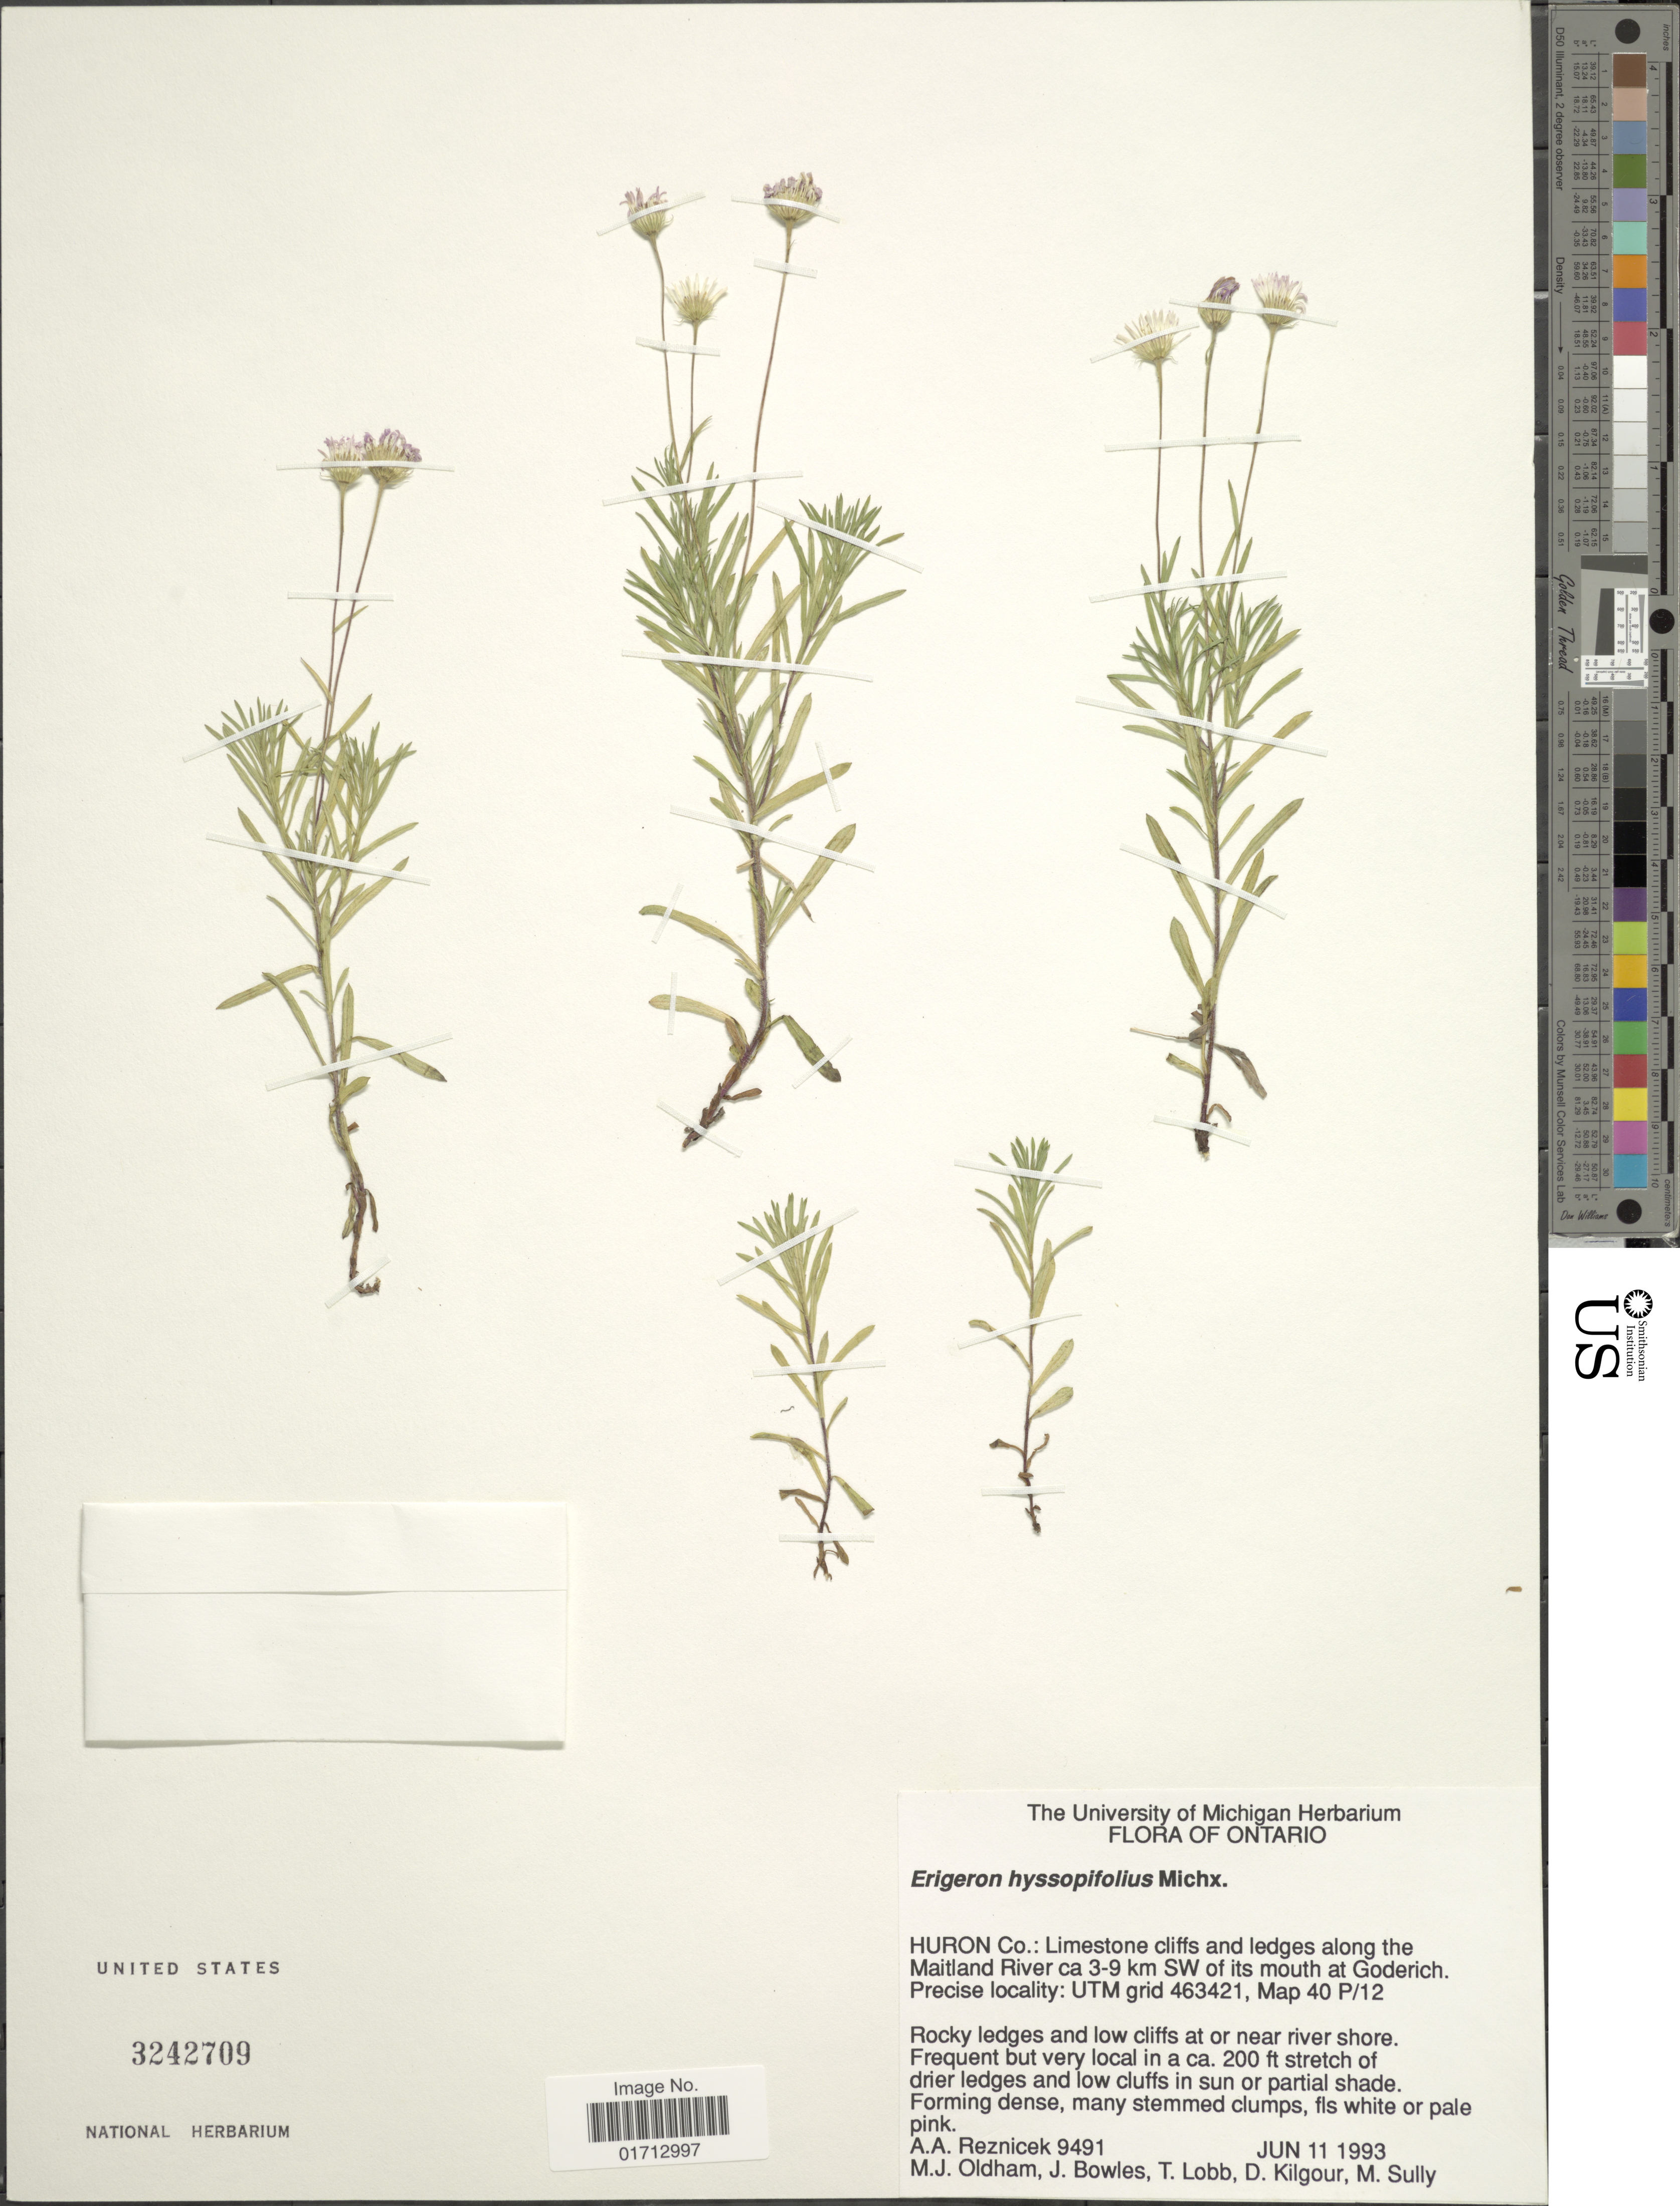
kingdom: Plantae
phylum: Tracheophyta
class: Magnoliopsida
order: Asterales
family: Asteraceae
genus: Erigeron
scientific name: Erigeron hyssopifolius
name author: Michx.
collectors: A. A. Reznicek, M. Oldham, J. Bowles, T. Lobb & et al.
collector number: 9491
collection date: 1933-06-11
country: Canada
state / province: Ontario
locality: Huron Co.: along the Maitland River ca 3-9 km DE of its mouth at Goderich. Precise locality grid 463421, Map 40 P/12.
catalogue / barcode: US 3242709